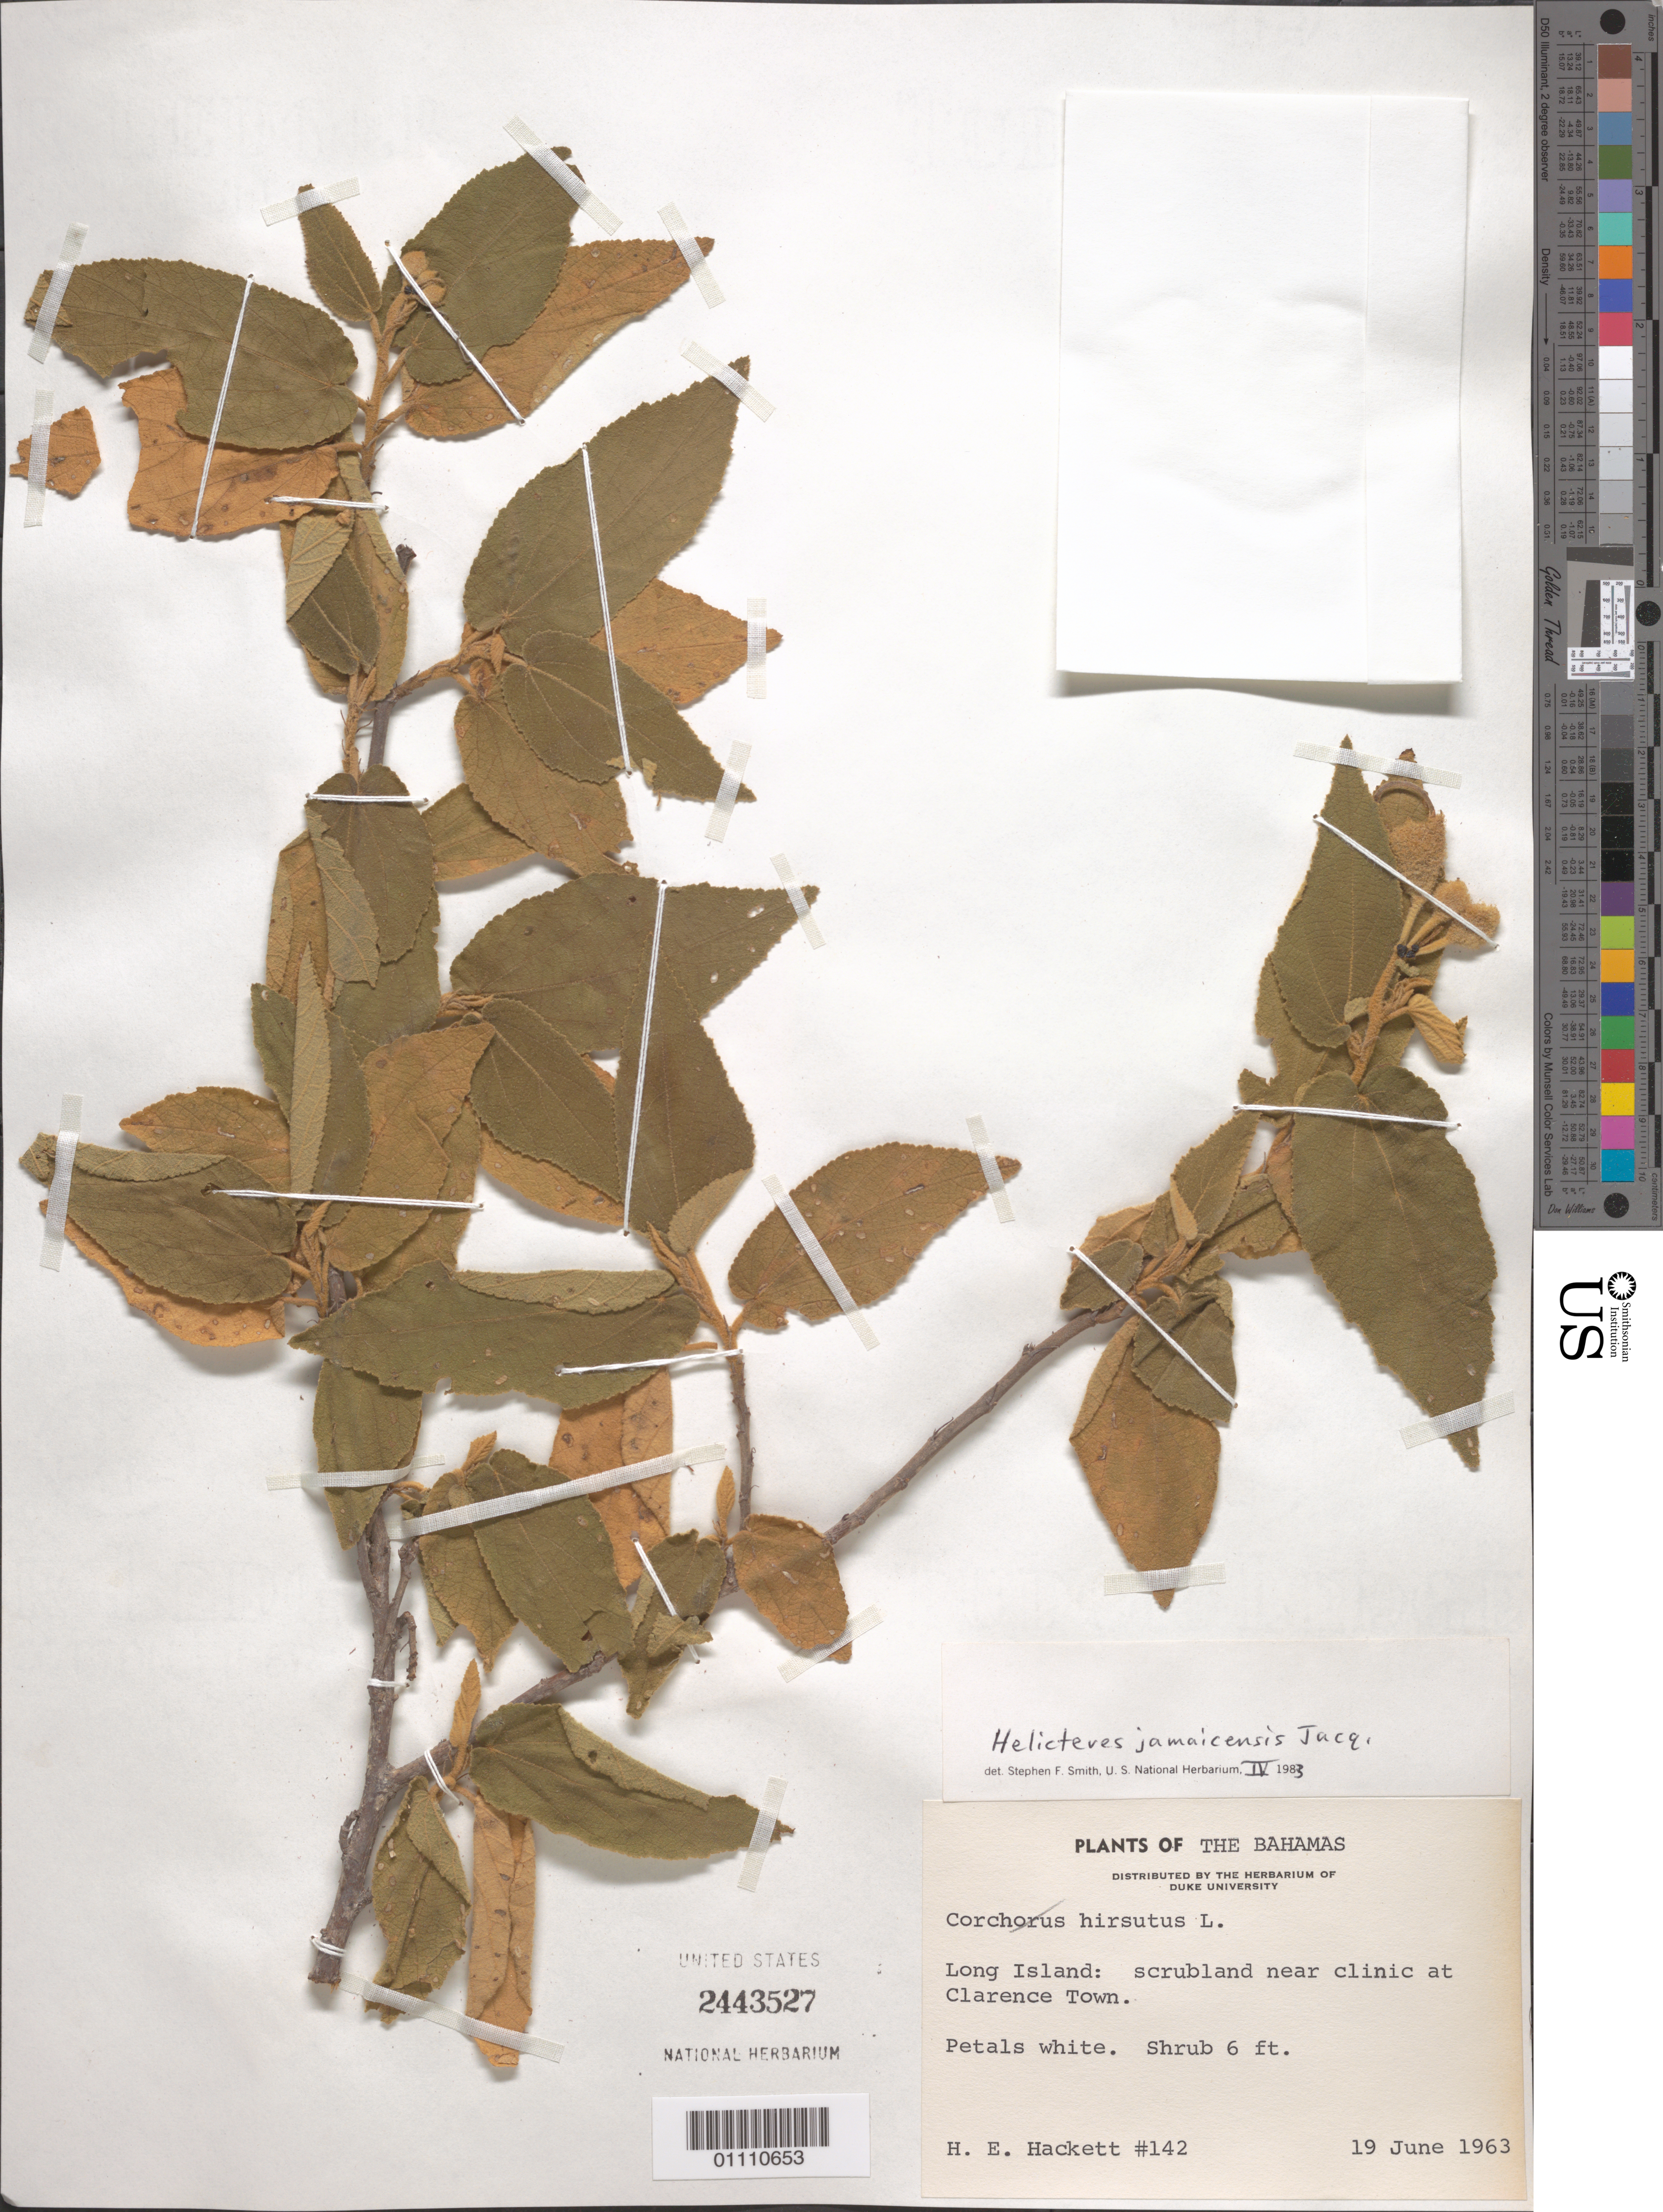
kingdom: Plantae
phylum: Tracheophyta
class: Magnoliopsida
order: Malvales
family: Malvaceae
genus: Helicteres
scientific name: Helicteres jamaicensis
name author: Jacq.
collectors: H. E. Hackett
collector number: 142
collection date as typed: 19 Jun 1963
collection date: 1963-06-19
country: Bahamas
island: Long I.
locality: Scrubland near clinic at Clarence Town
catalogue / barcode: US 2443527